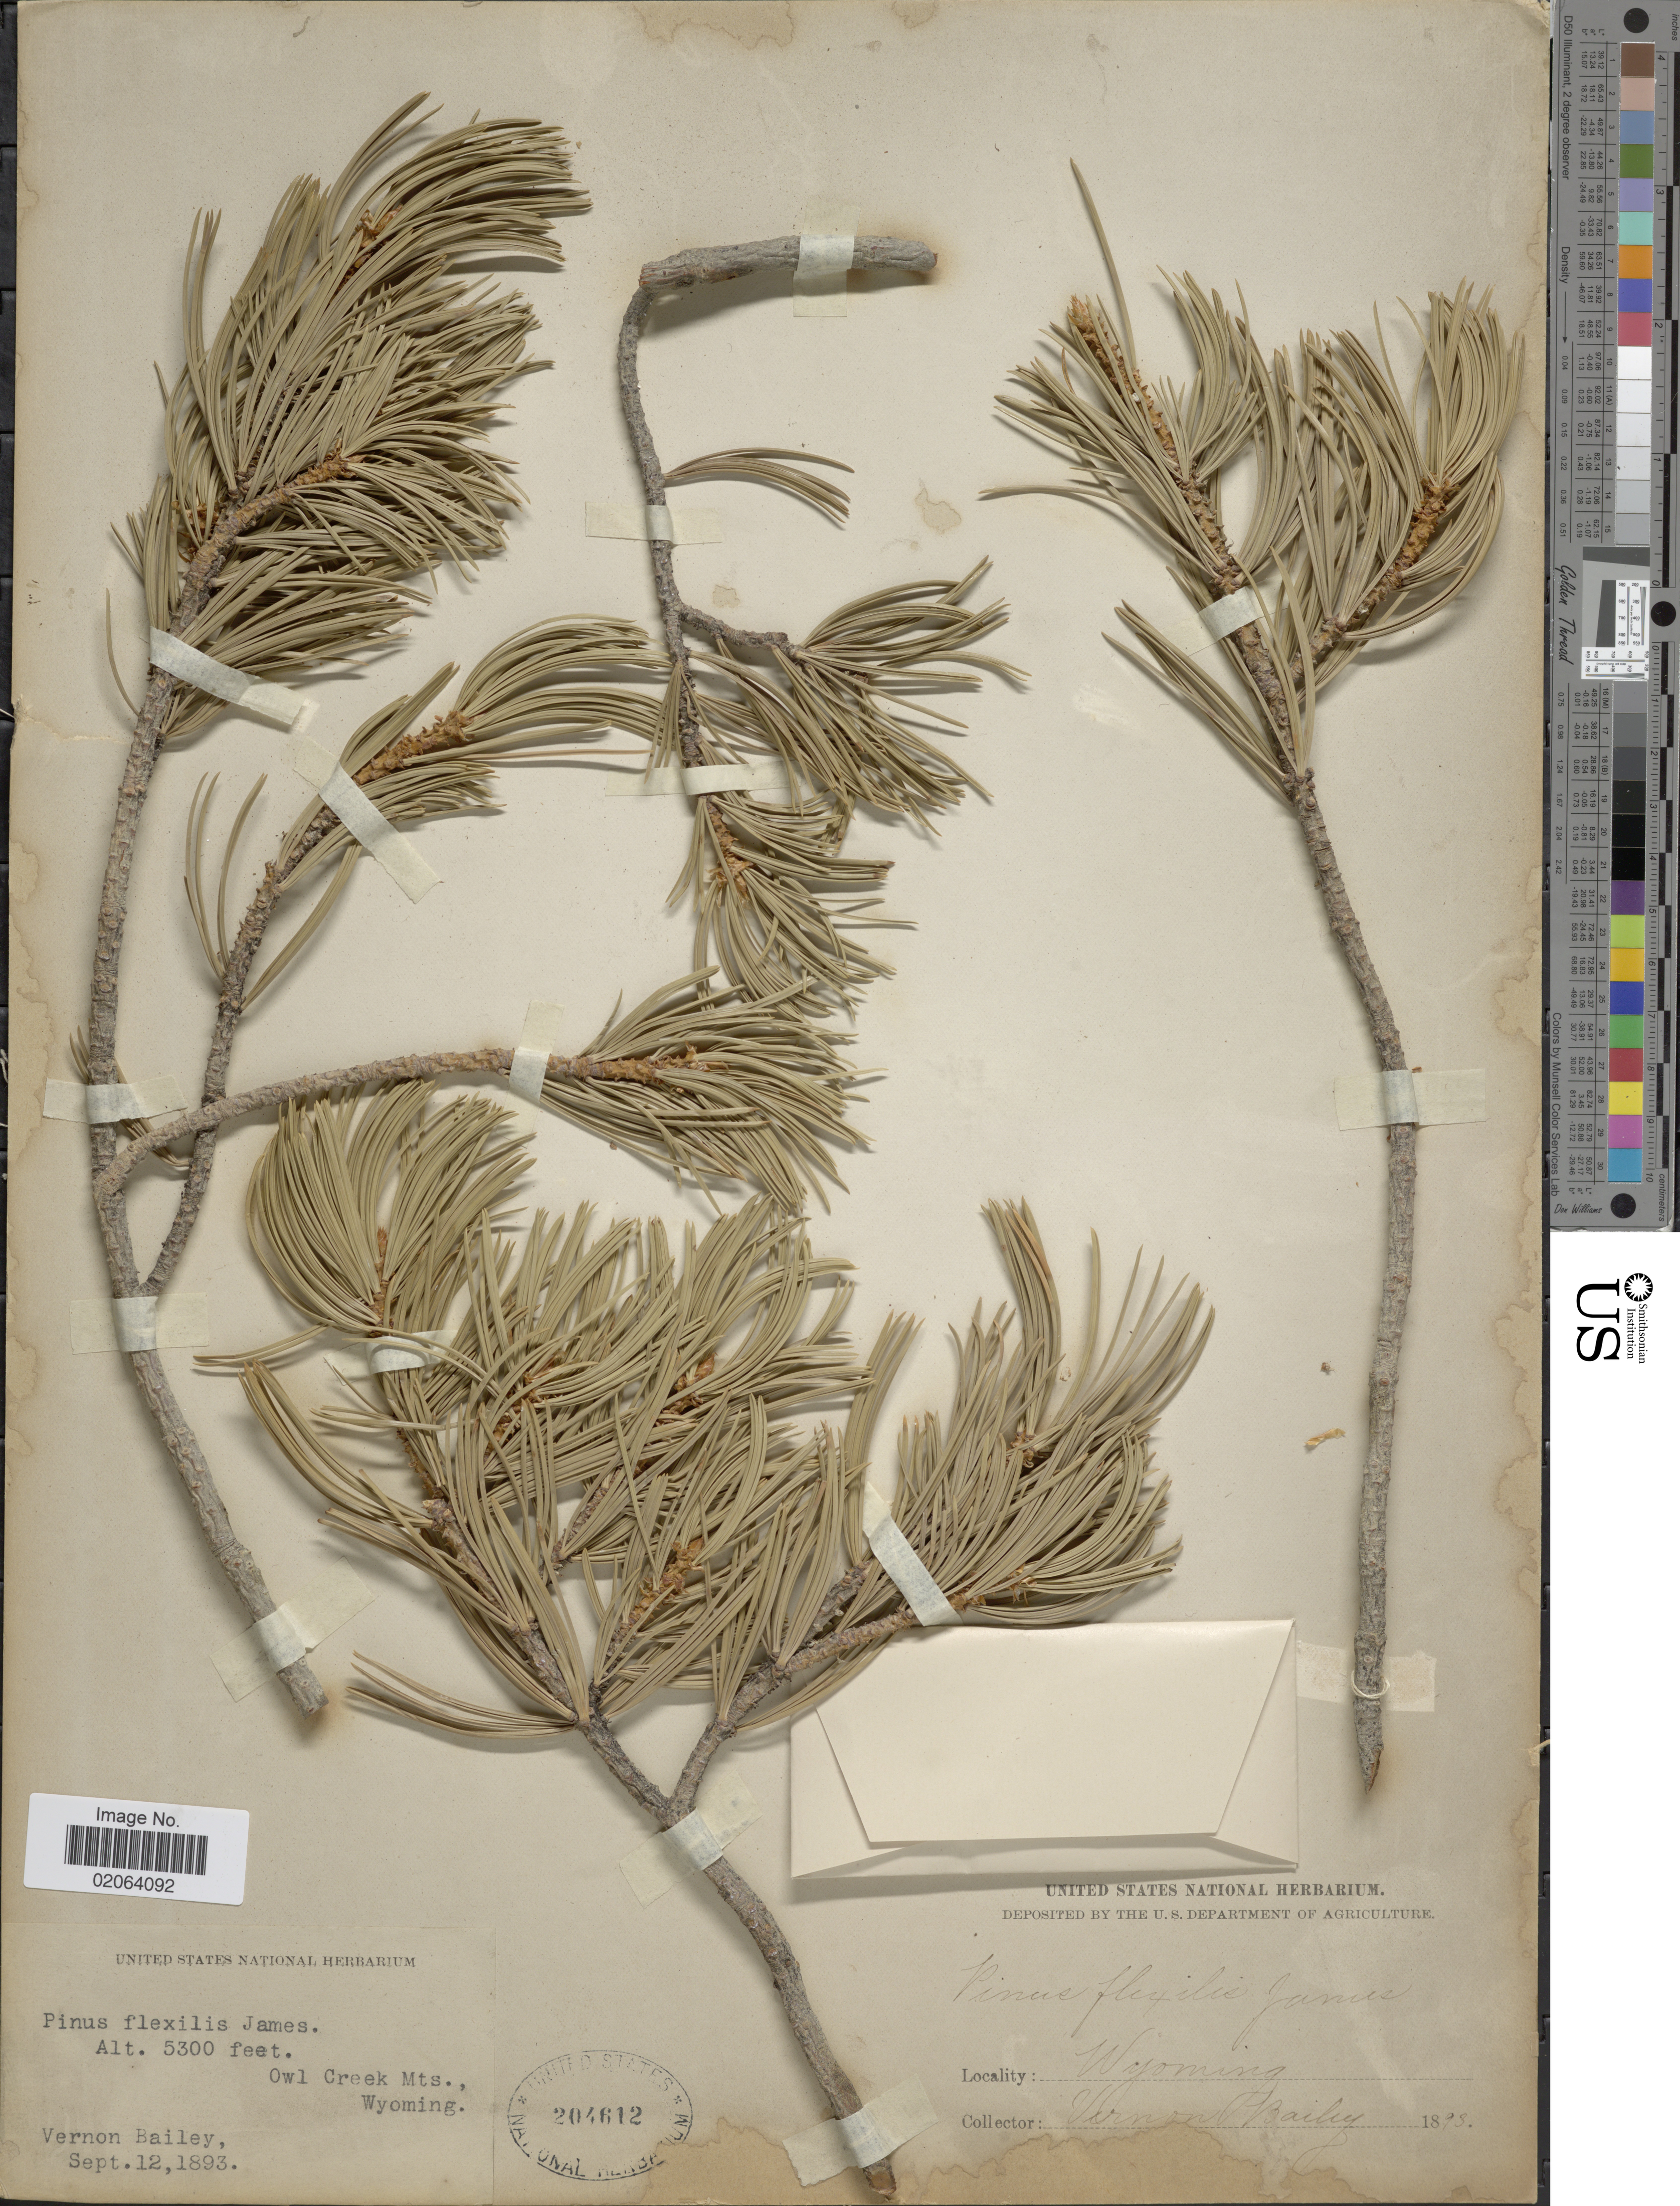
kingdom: Plantae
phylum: Tracheophyta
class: Pinopsida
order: Pinales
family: Pinaceae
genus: Pinus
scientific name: Pinus flexilis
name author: E. James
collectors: V. O. Bailey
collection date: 1893-09-12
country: United States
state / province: Wyoming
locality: Owl Creek Mts.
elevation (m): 1615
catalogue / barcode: US 204612